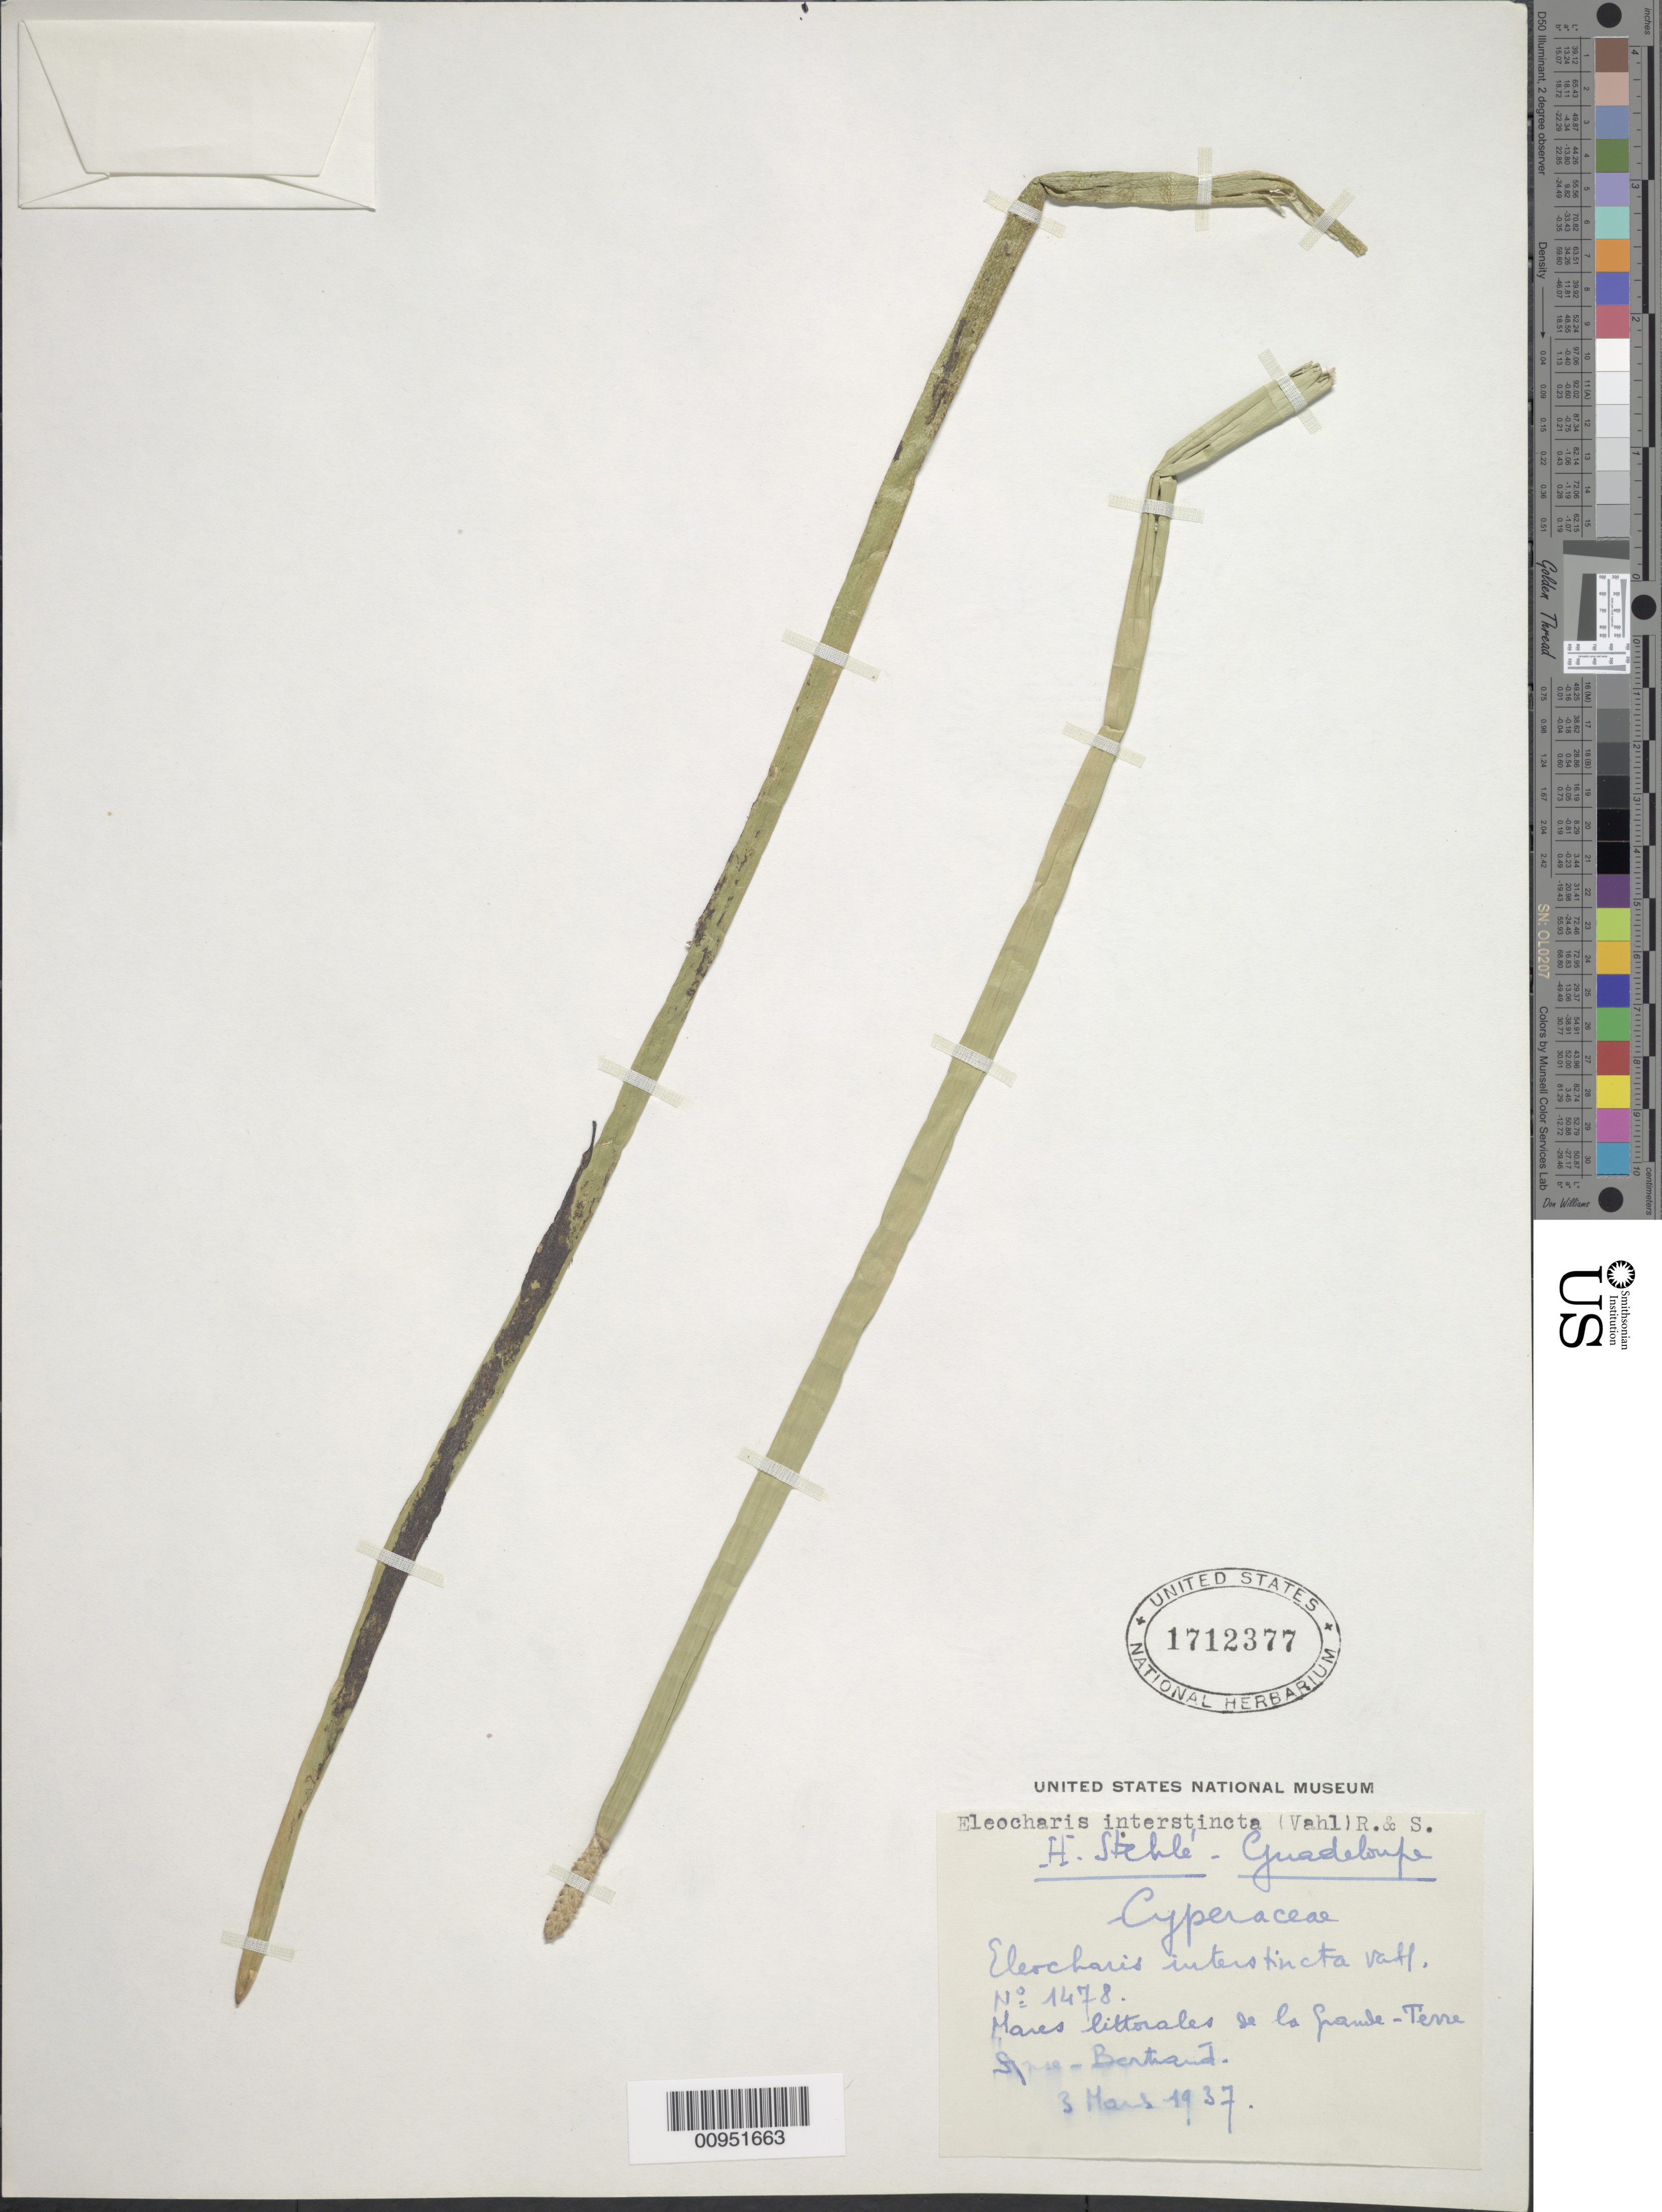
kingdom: Plantae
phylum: Tracheophyta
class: Liliopsida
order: Poales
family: Cyperaceae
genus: Eleocharis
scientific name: Eleocharis interstincta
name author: (Vahl) Roem. & Schult.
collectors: H. Stehlé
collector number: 1478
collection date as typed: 03 Mar 1937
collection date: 1937-03-03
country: Guadeloupe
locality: mares littorales de la Grande-Terre, Anse Betrand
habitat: Mares littorales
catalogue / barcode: US 1712377